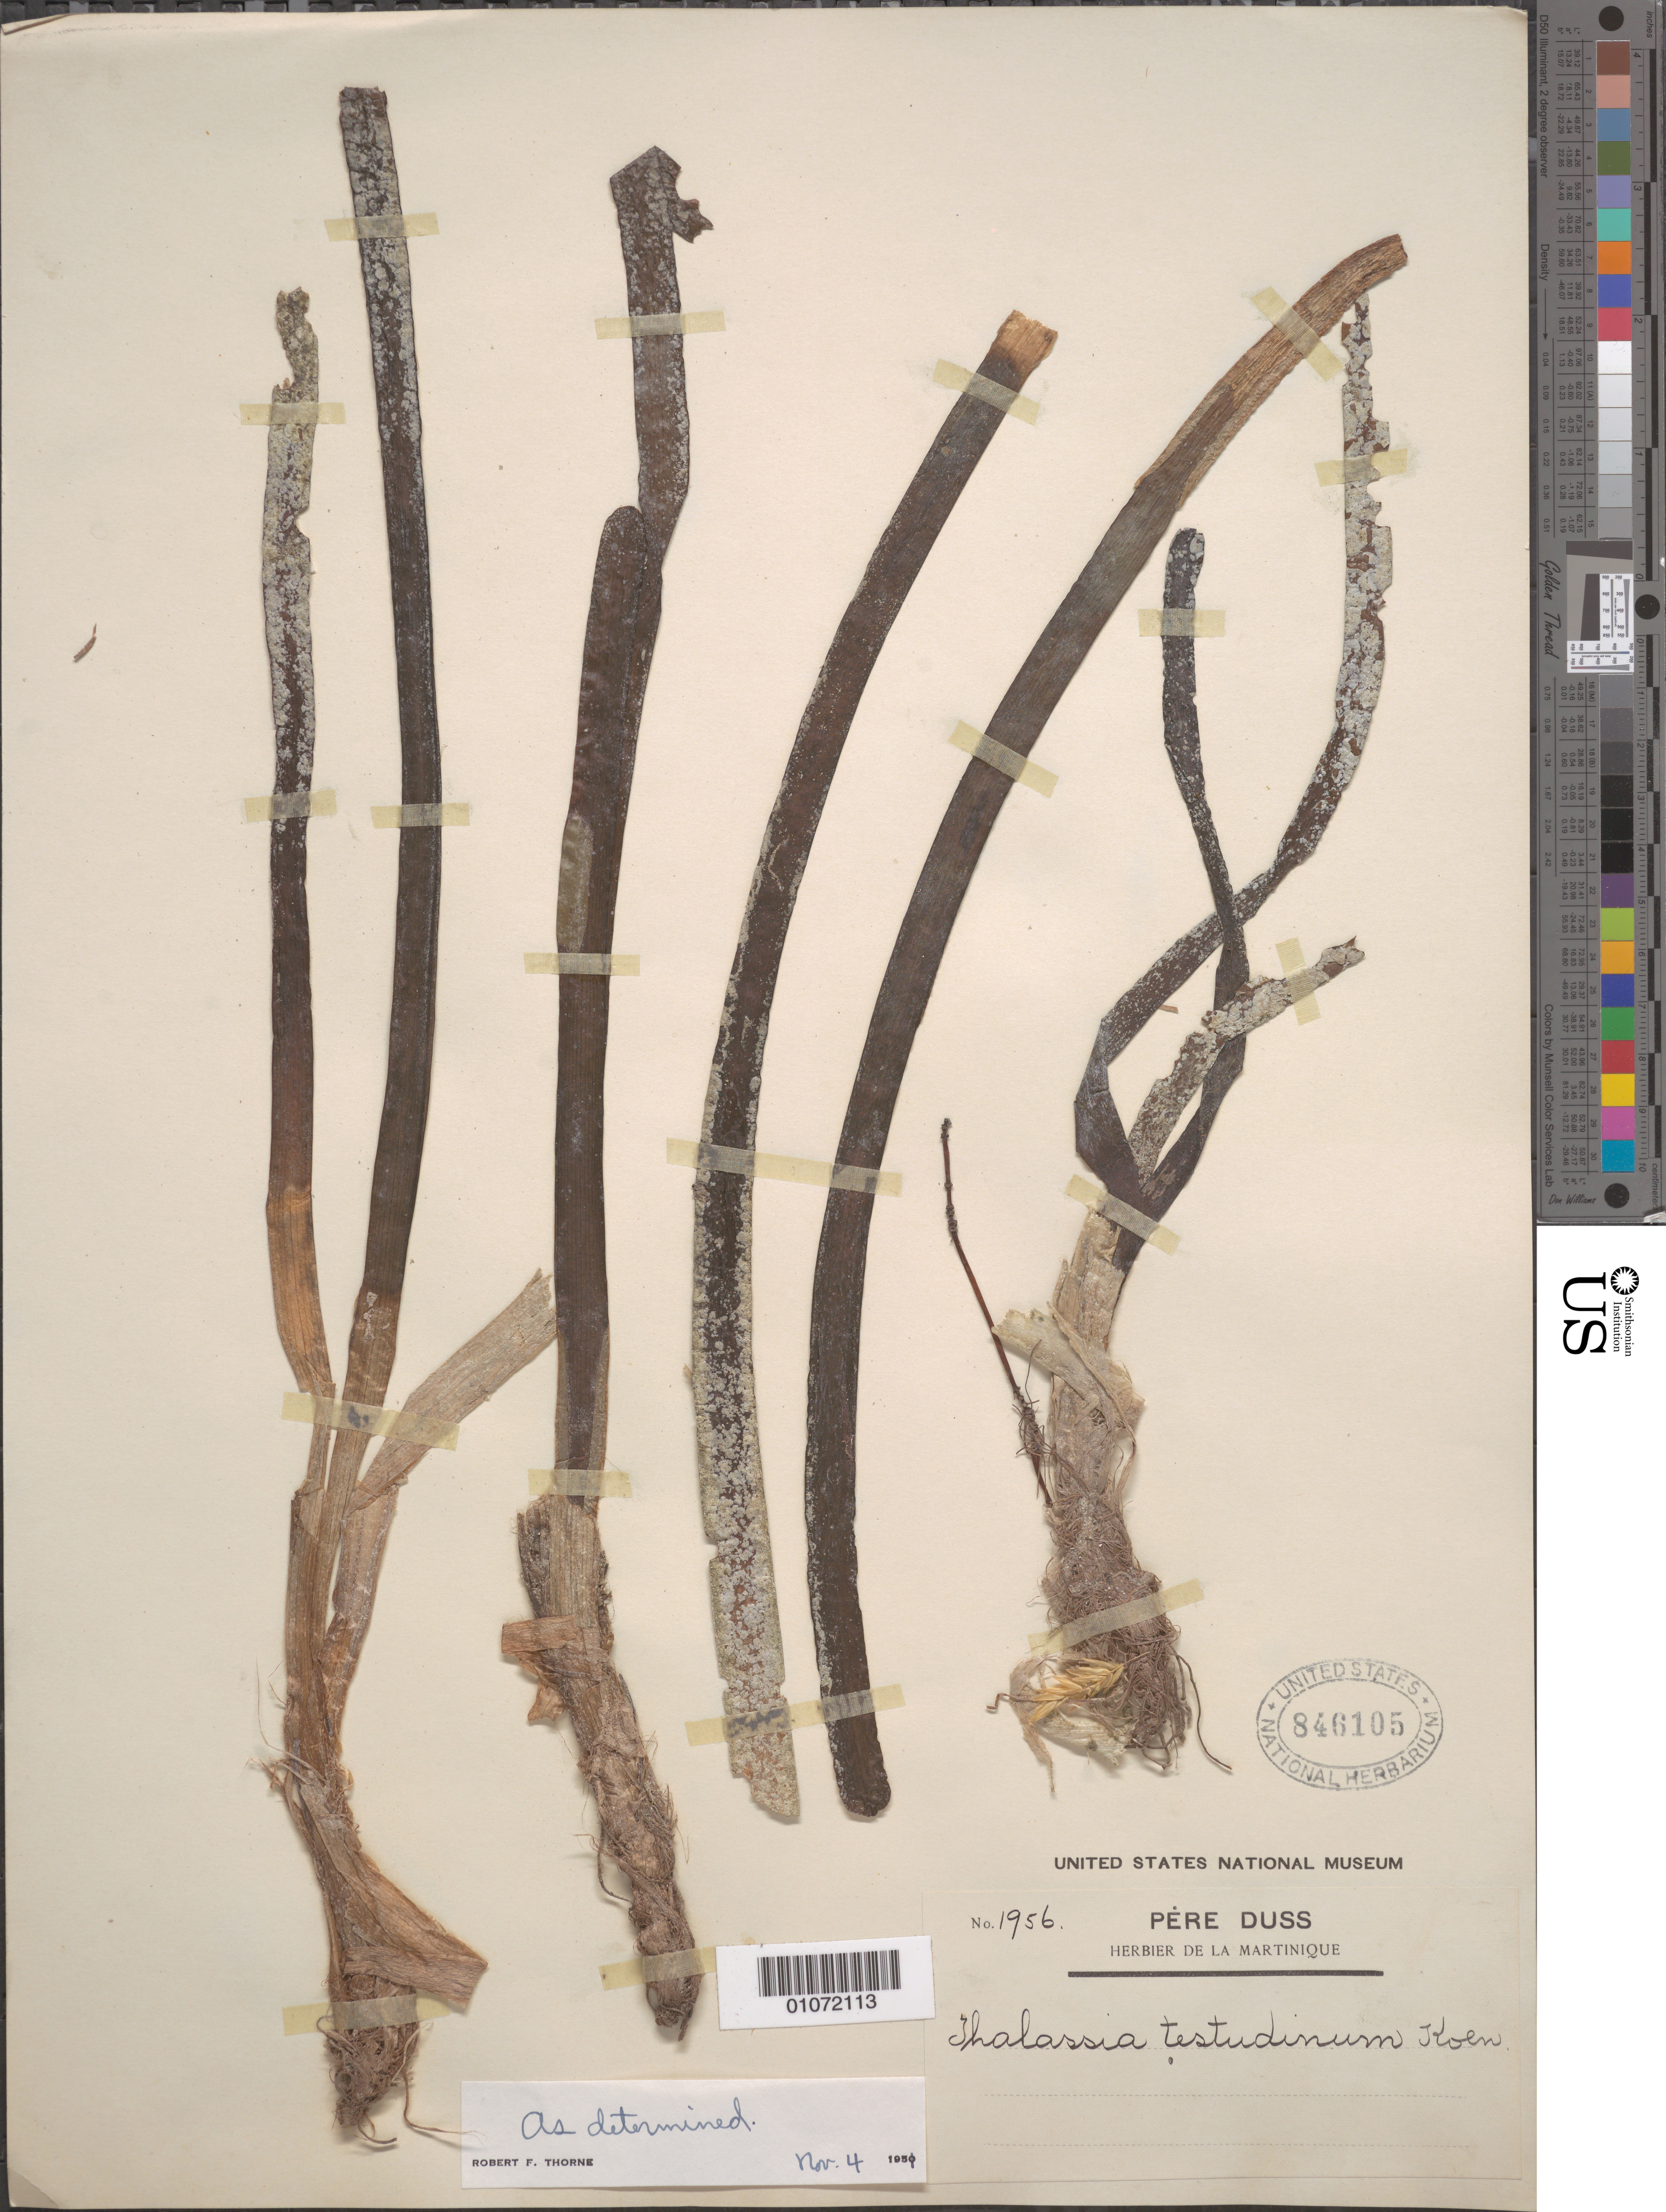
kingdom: Plantae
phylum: Tracheophyta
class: Liliopsida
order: Alismatales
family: Hydrocharitaceae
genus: Thalassia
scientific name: Thalassia testudinum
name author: Banks & Sol. ex K.D. Koenig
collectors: Père Duss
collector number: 1956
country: Martinique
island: Martinique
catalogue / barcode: US 846105